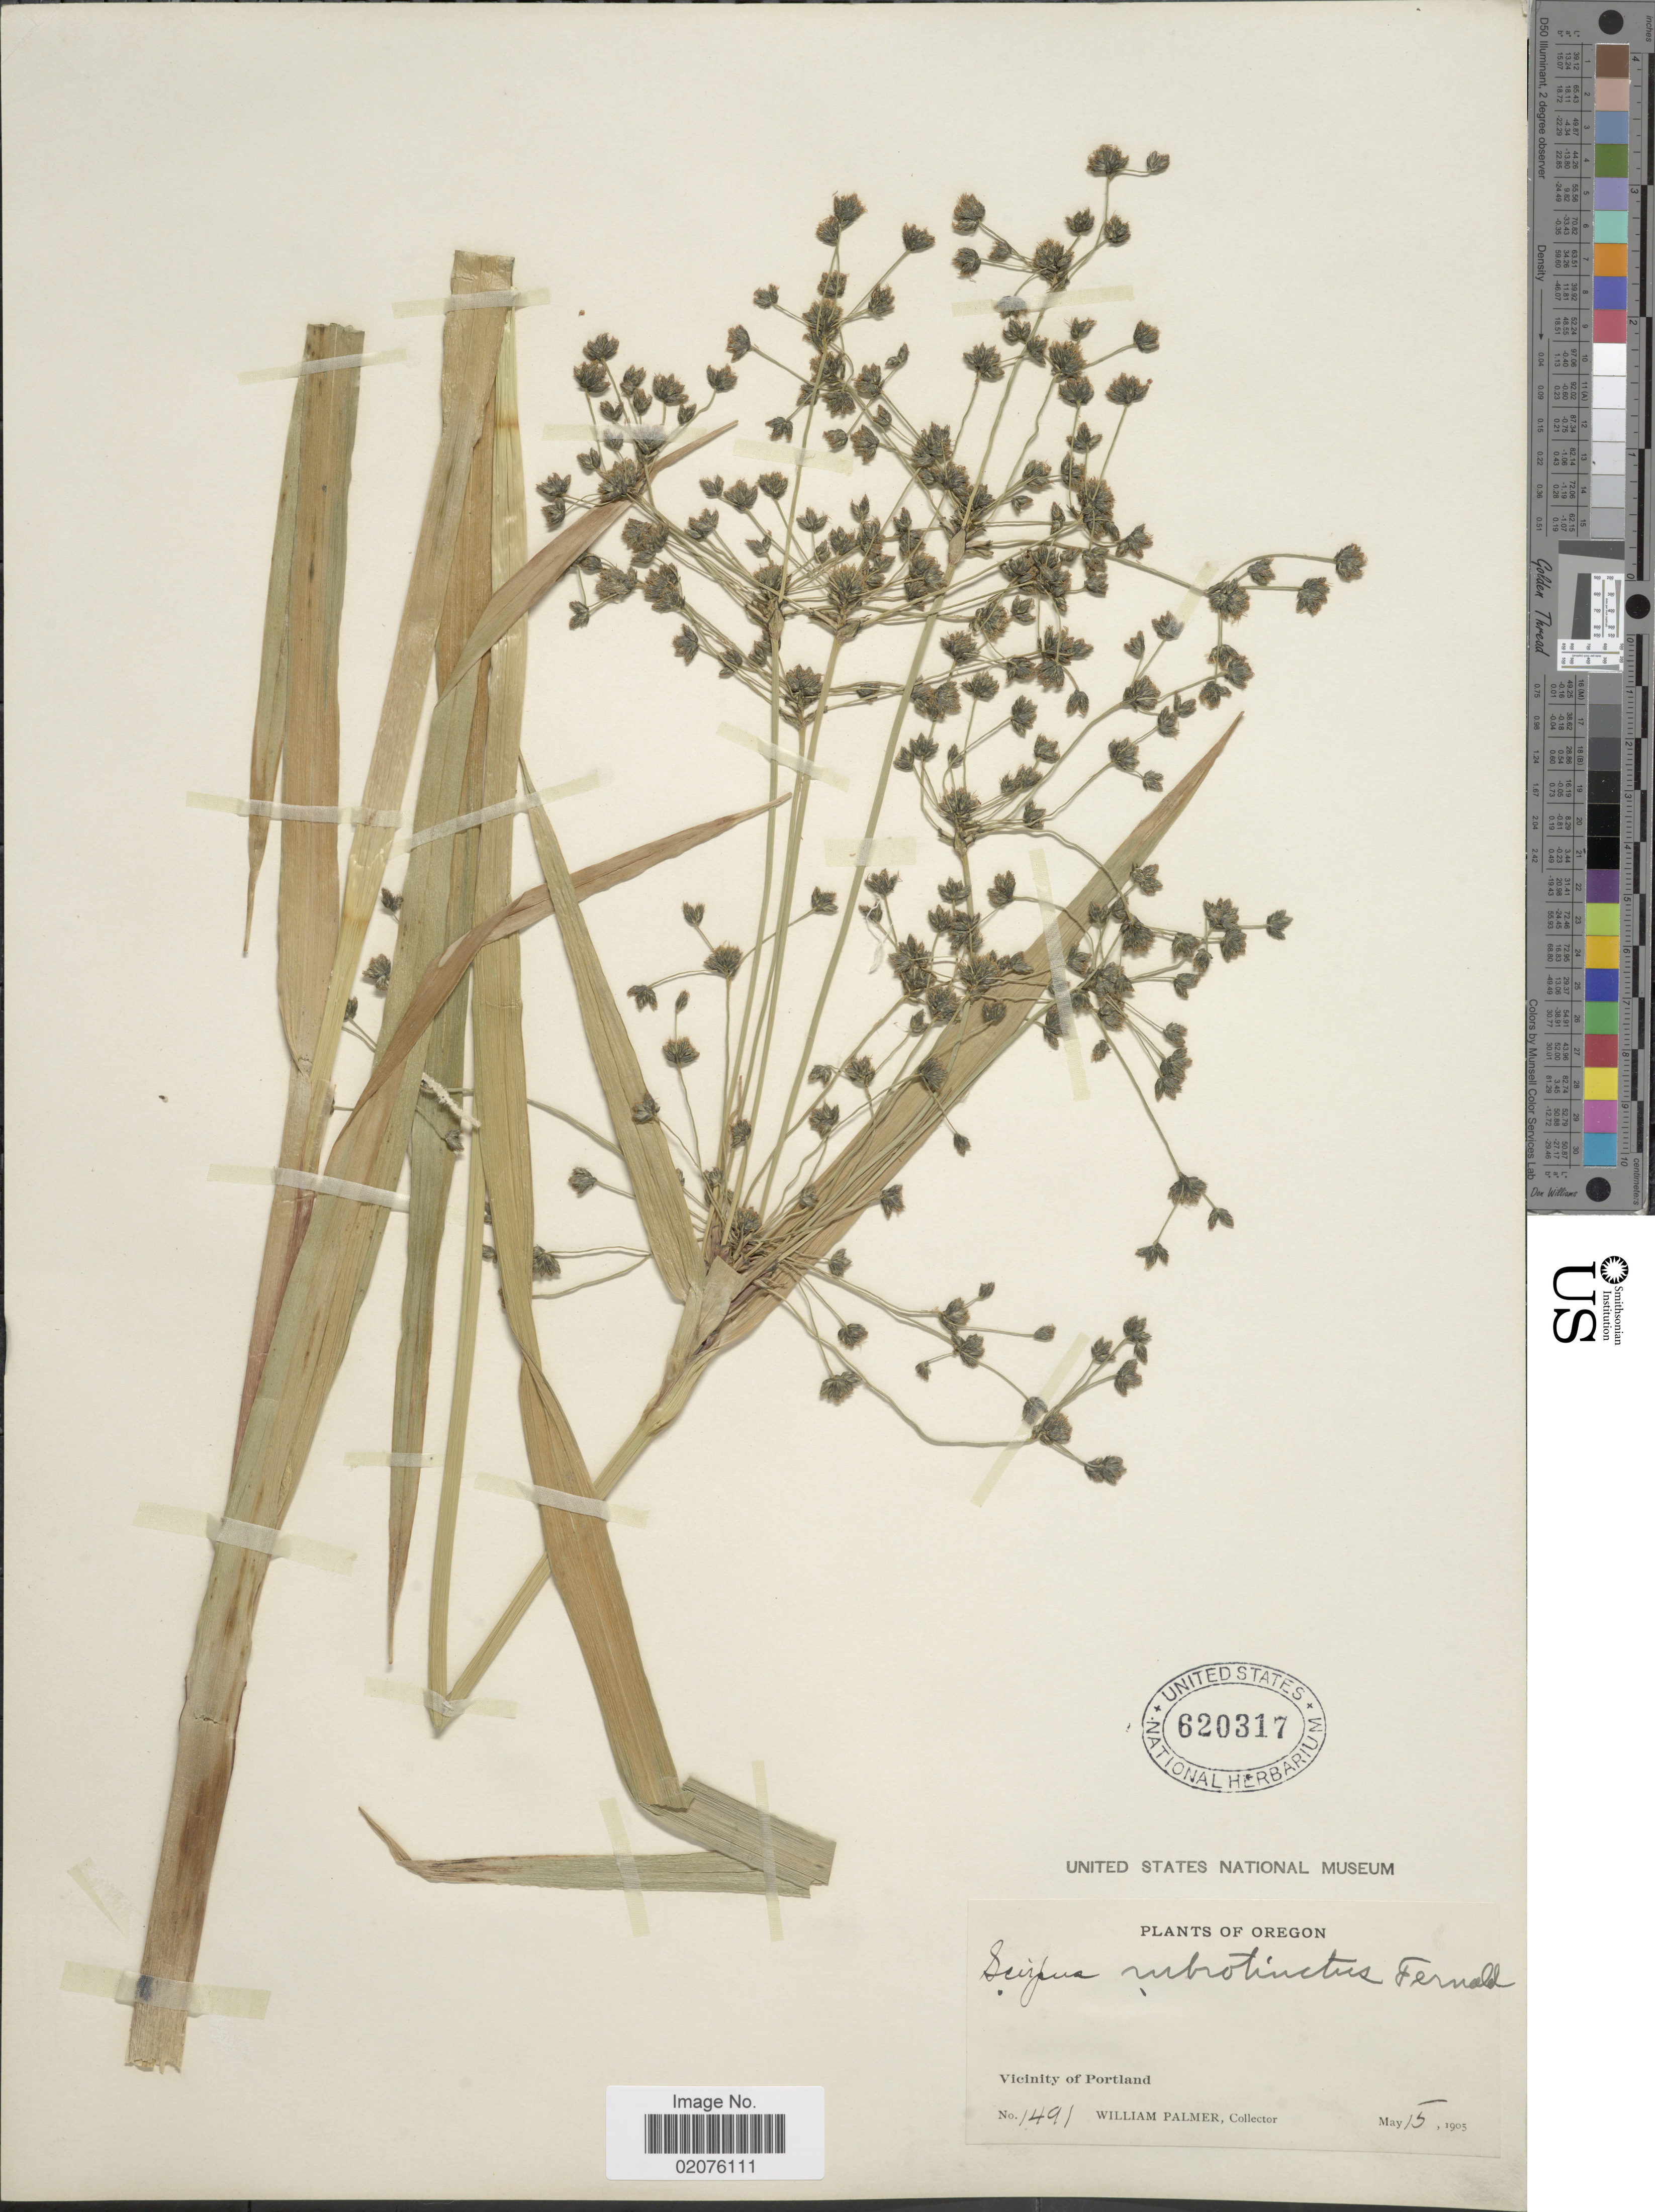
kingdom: Plantae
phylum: Tracheophyta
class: Liliopsida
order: Poales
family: Cyperaceae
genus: Scirpus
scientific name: Scirpus microcarpus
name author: J. Presl & C. Presl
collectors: W. Palmer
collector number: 1491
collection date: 1905-05-15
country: United States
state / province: Oregon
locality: Vicinity of Portland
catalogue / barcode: US 620317